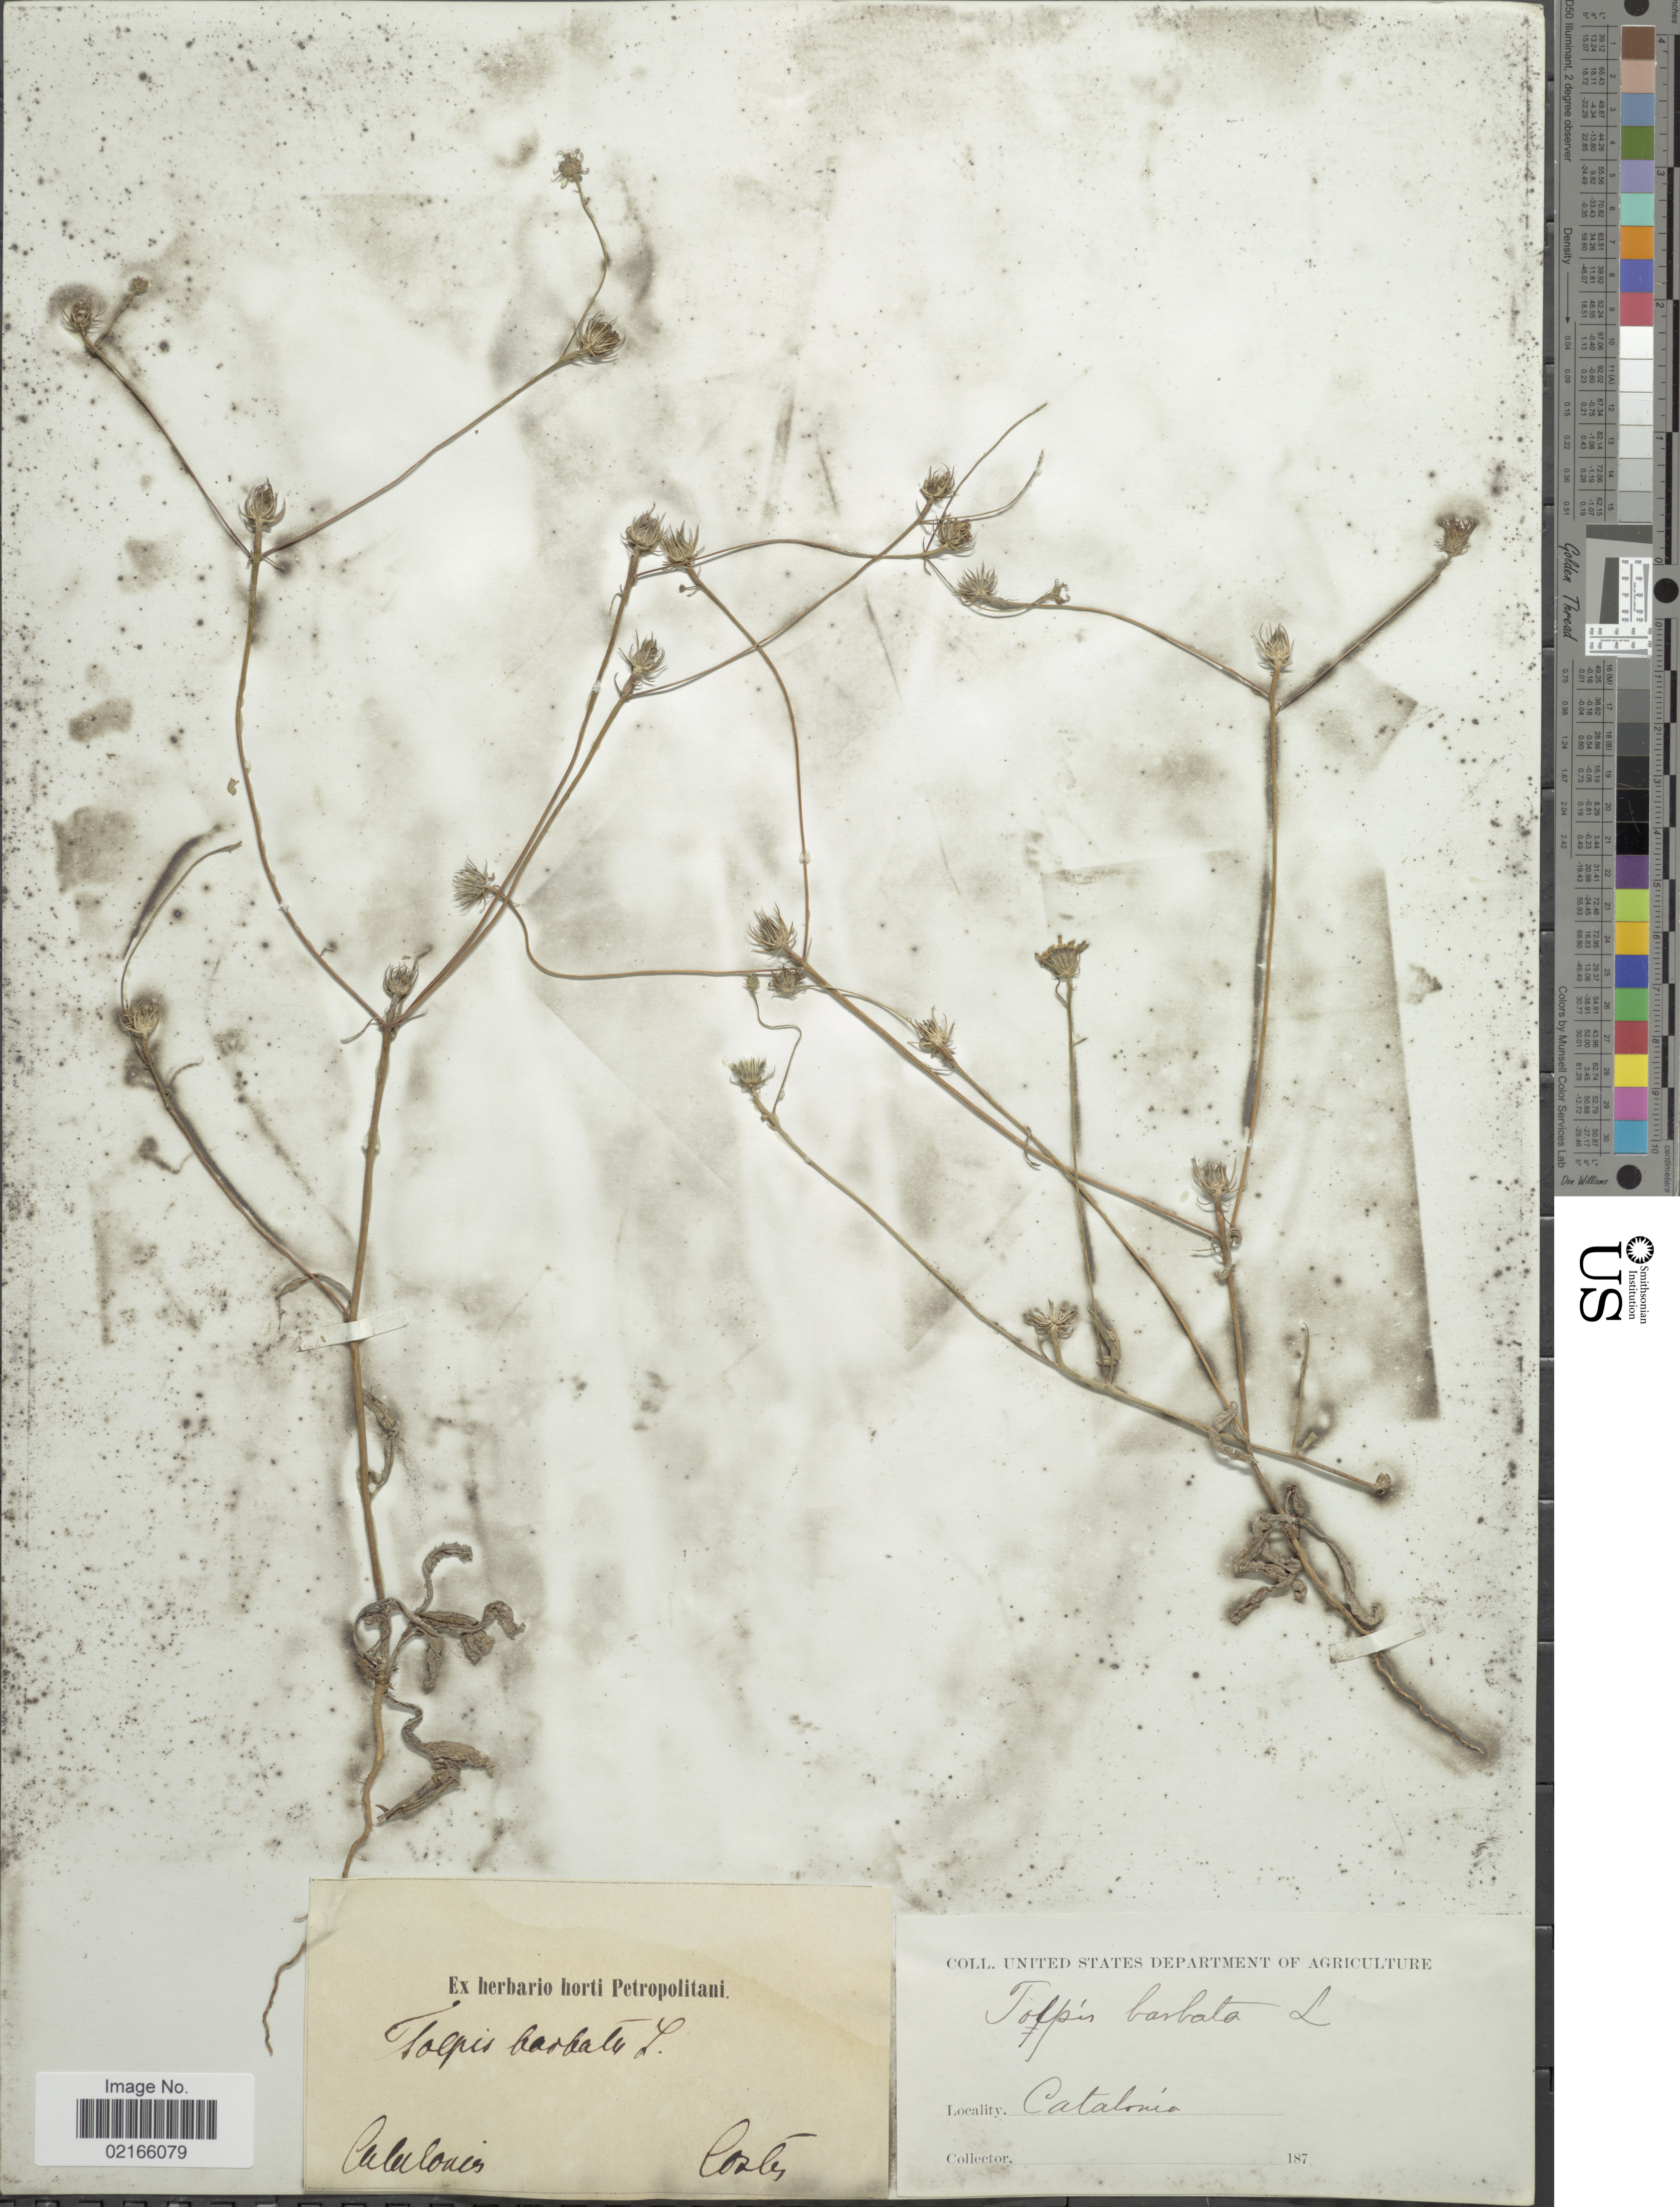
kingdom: Plantae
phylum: Tracheophyta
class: Magnoliopsida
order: Asterales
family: Asteraceae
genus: Tolpis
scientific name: Tolpis barbata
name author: (L.) Gaertn.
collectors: -. Costes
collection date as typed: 187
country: Spain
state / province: Catalunya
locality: Catalonia